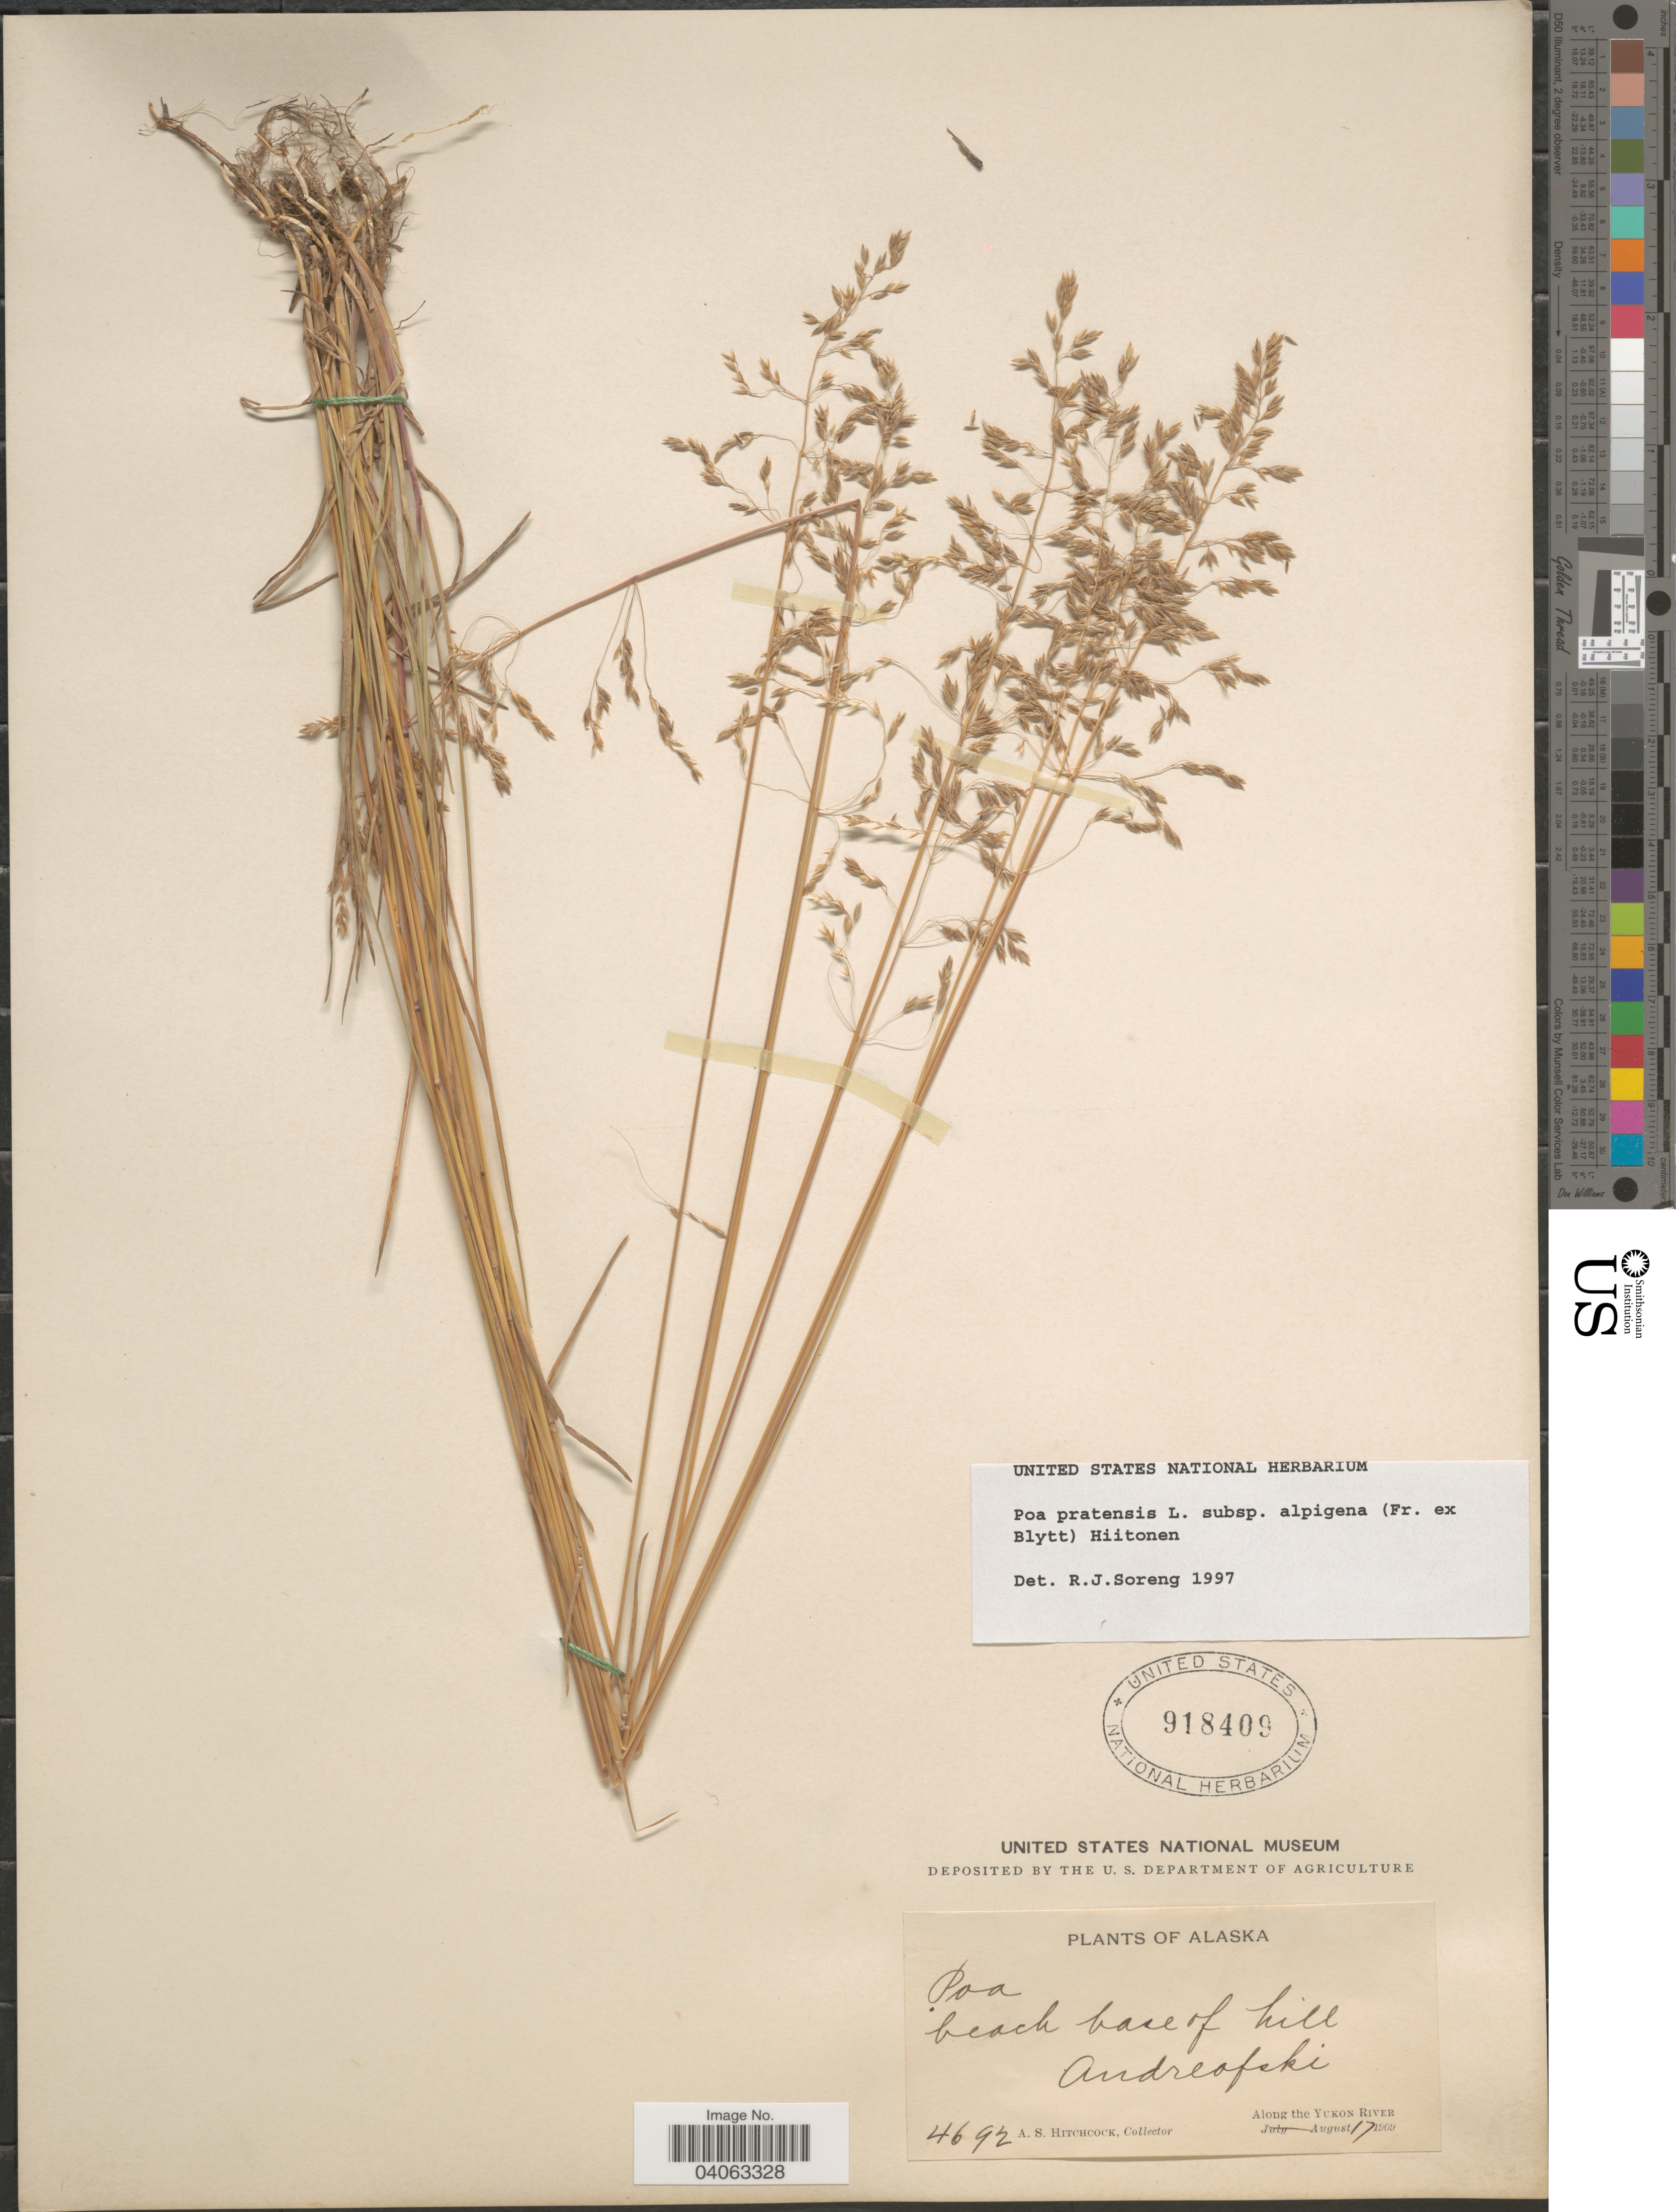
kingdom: Plantae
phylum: Tracheophyta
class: Liliopsida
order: Poales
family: Poaceae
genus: Poa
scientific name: Poa pratensis subsp. alpigena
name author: (Lindm.) Hiitonen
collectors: A. S. Hitchcock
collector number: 4692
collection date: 1909-08-17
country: United States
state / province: Alaska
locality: Beach base of hill. Andreofski. Along the Yukon River.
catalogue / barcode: US 918409